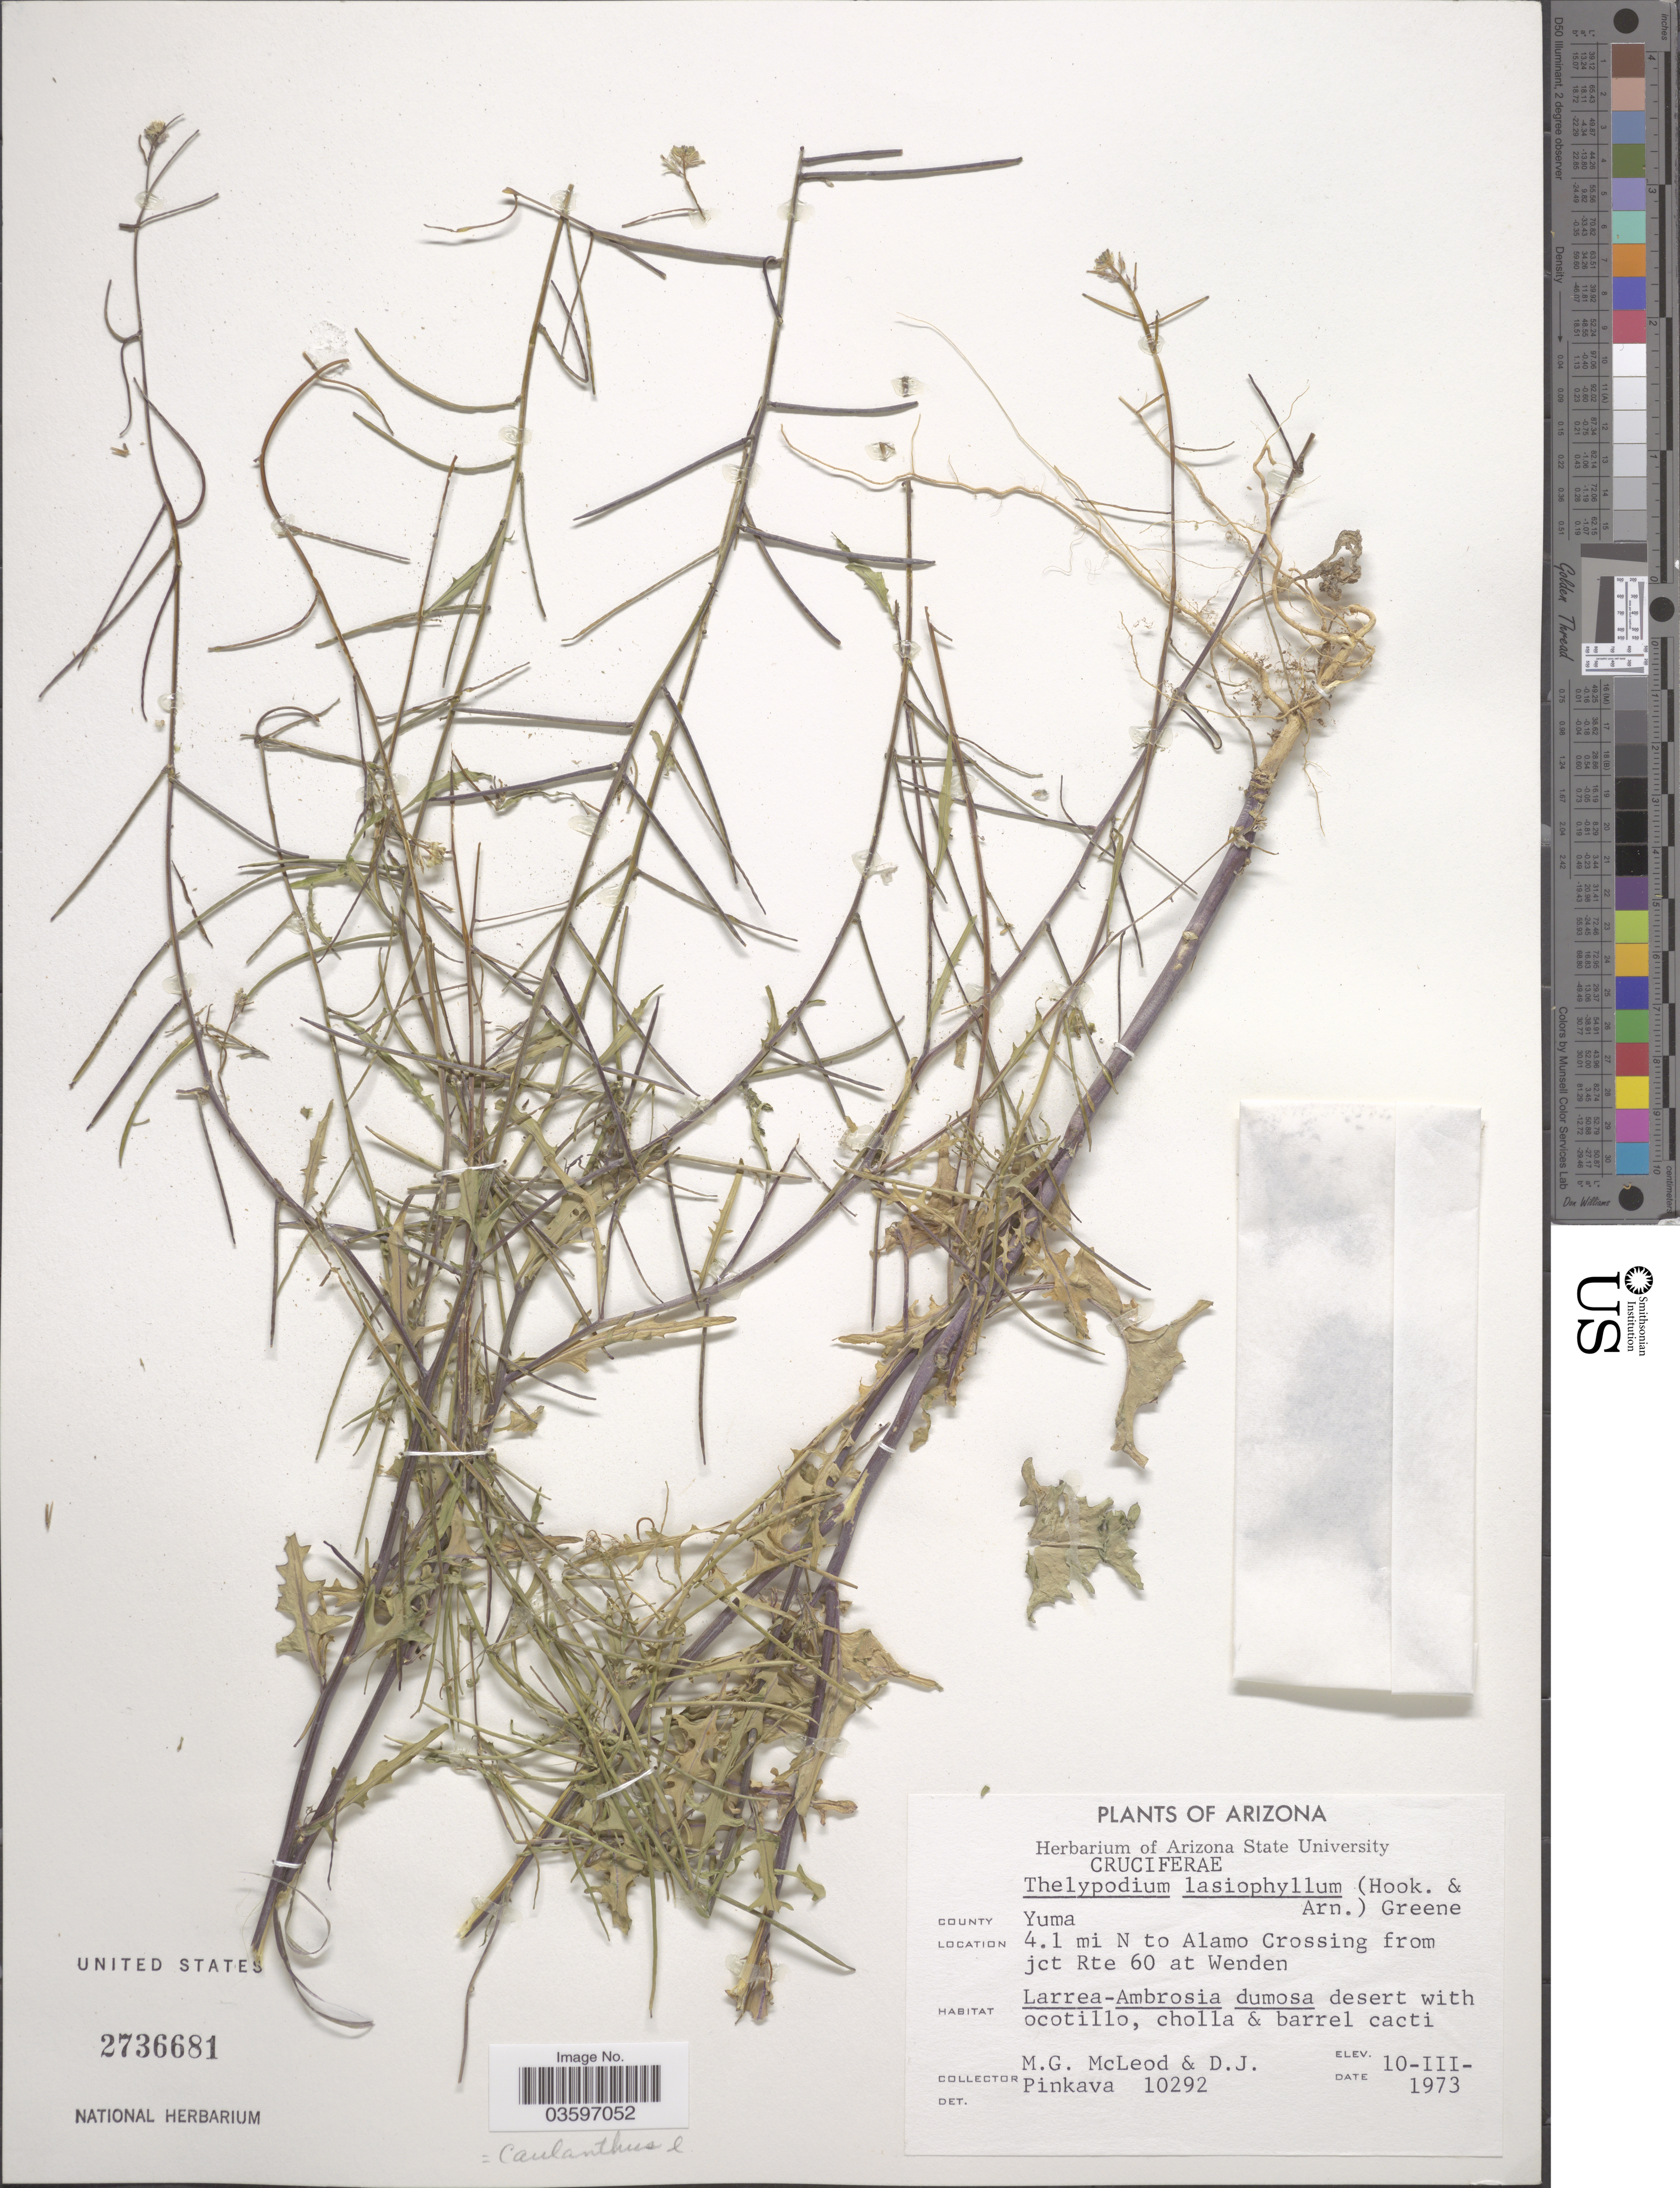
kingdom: Plantae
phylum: Tracheophyta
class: Magnoliopsida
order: Brassicales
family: Brassicaceae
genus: Caulanthus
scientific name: Caulanthus lasiophyllus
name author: (Hook. & Arn.) Payson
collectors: M. McLeod & D. J. Pinkava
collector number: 10292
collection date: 1973-03-10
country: United States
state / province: Arizona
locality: County: Yuma. 4.1 mi N to Alamo Crossing from jct Rte 60 at Wenden.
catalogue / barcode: US 2736681